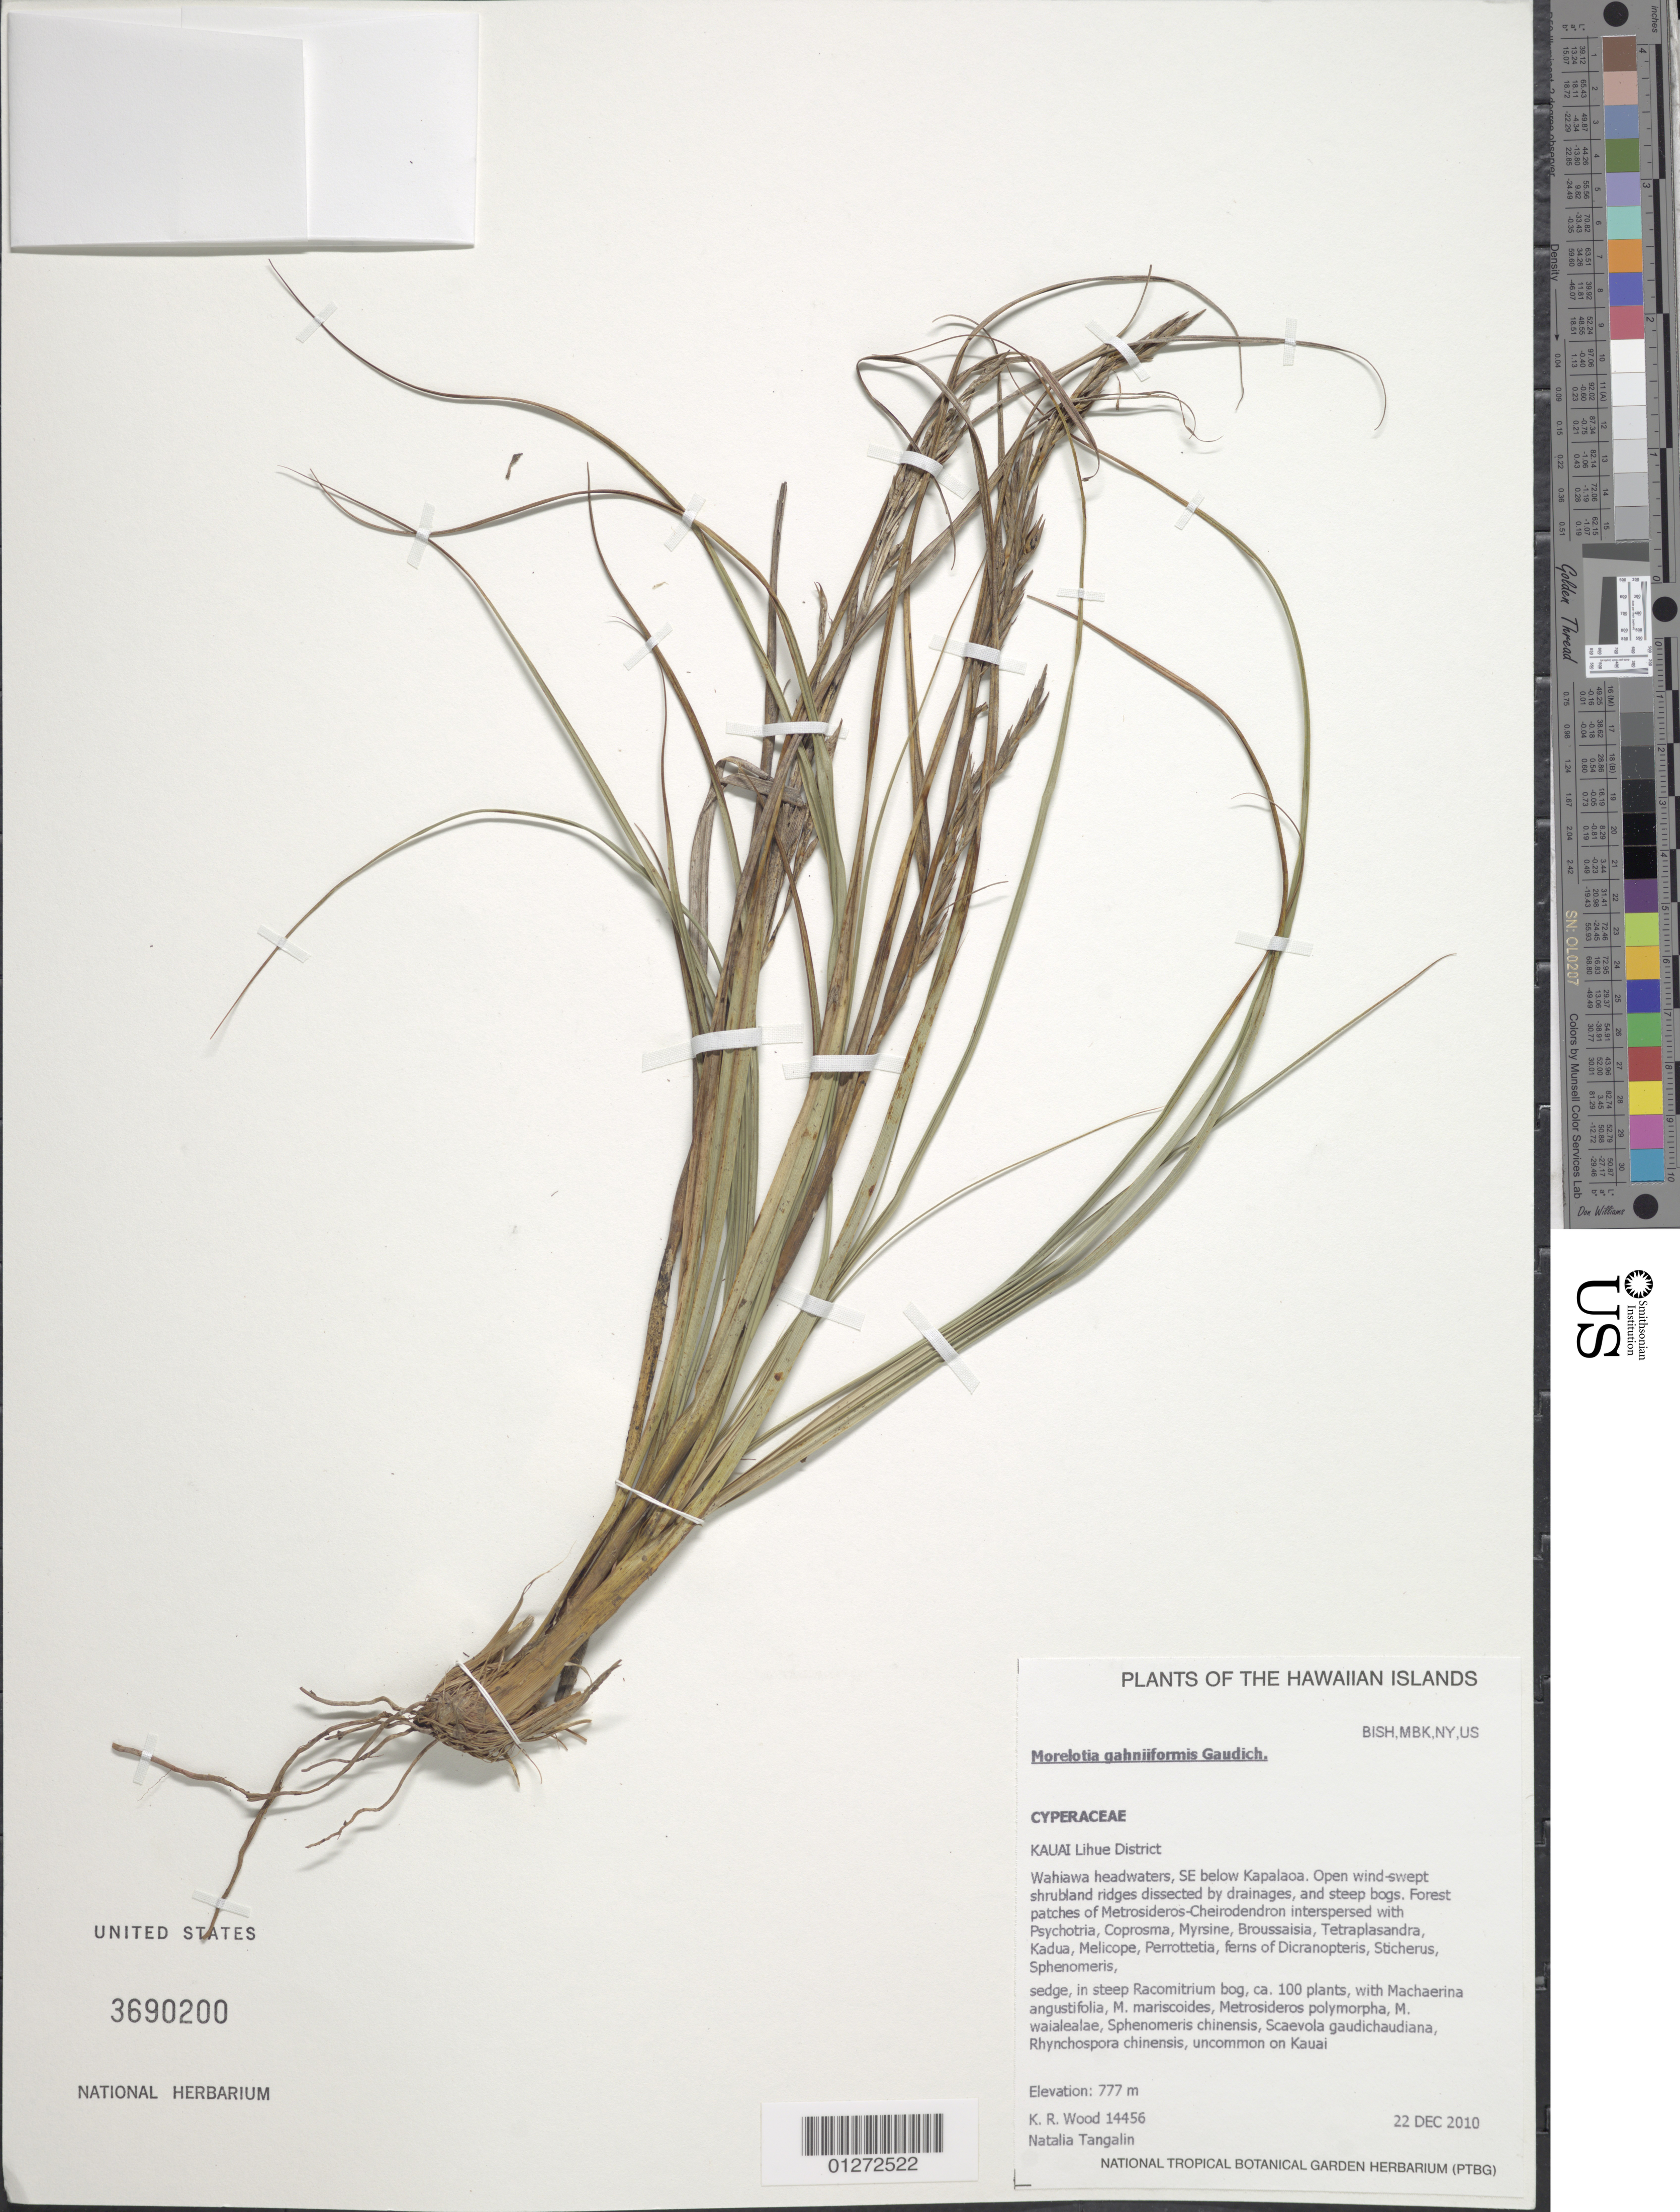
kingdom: Plantae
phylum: Tracheophyta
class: Liliopsida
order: Poales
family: Cyperaceae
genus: Morelotia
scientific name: Morelotia gahniiformis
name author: Gaudich.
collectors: K. R. Wood & N. Tangalin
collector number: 14456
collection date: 2010-12-22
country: United States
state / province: Hawaii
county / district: Kauai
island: Kaua'i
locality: Lihue District, Wahiawa headwater, SE below Kapalaoa.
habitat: Open windswept shrubland ridges dissected by drainages and steep bogs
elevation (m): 777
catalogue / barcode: US 3690200